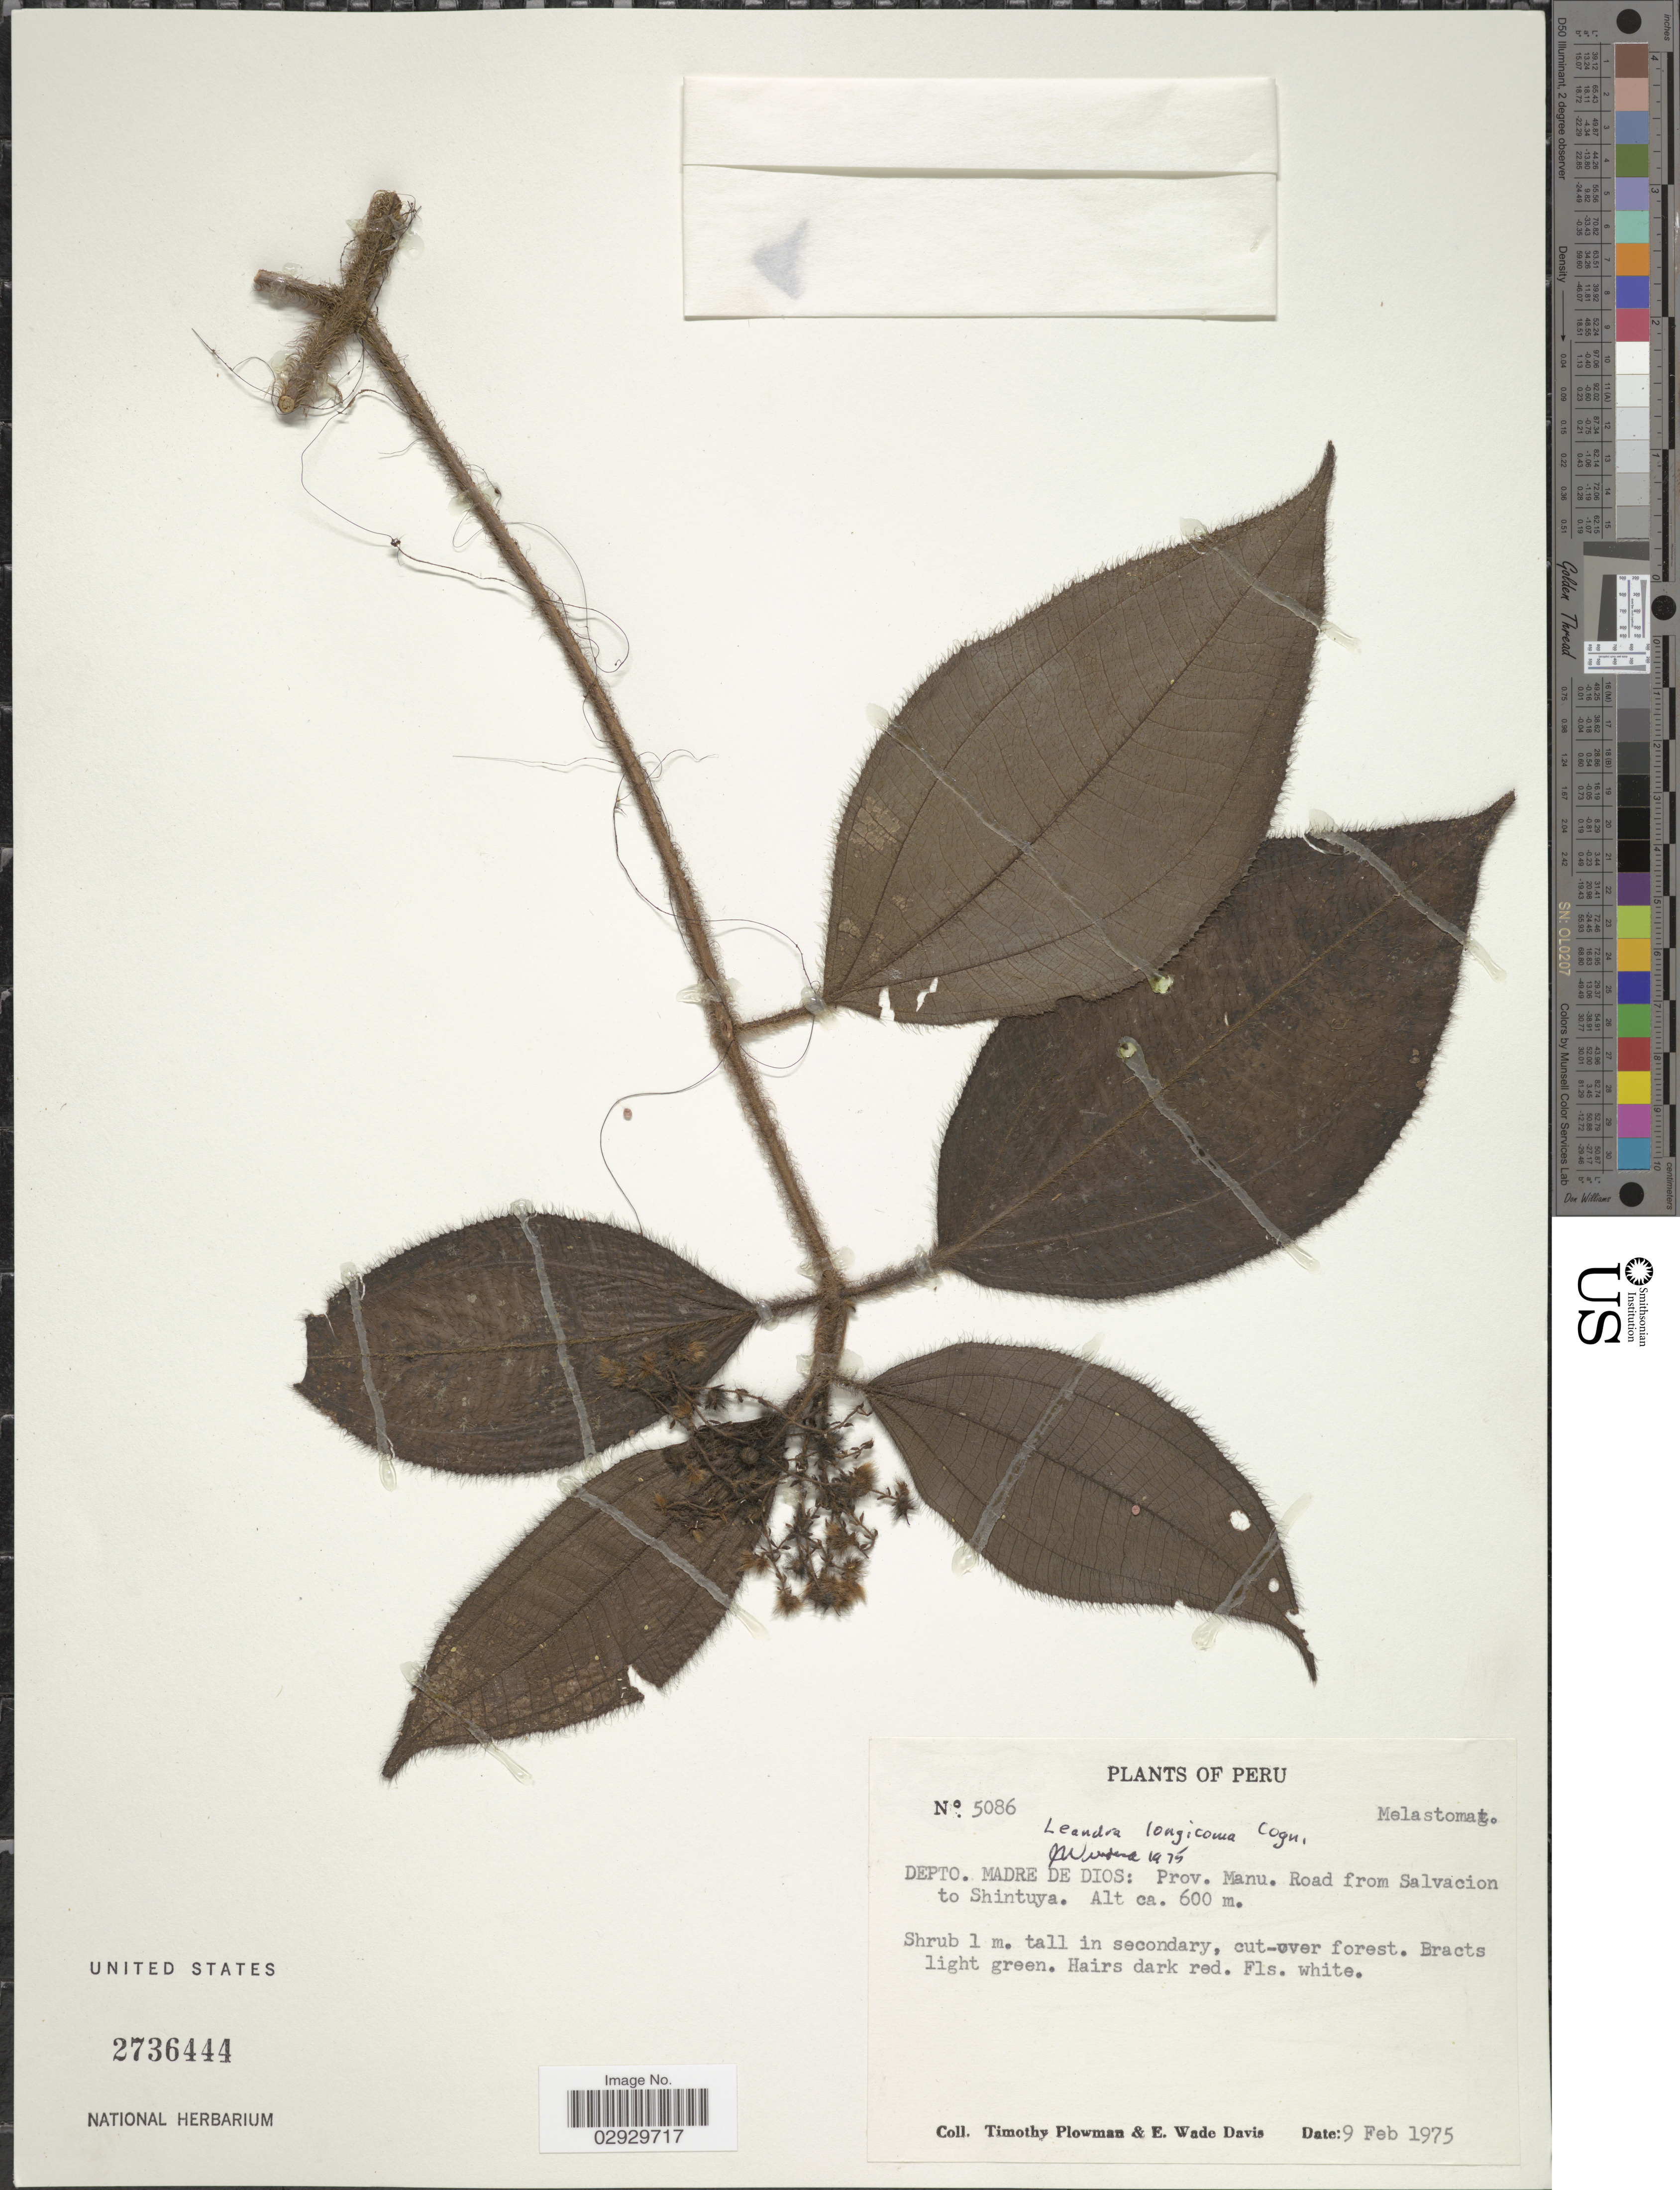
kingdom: Plantae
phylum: Tracheophyta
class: Magnoliopsida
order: Myrtales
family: Melastomataceae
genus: Leandra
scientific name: Leandra longicoma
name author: Cogn.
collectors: T. Plowman & W. Davis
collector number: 5086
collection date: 1975-02-09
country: Peru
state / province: Madre de Dios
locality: Depto. Madre de Dios: Prov. Manu. Road from Salvacion to Shintuya.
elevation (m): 600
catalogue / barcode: US 2736444